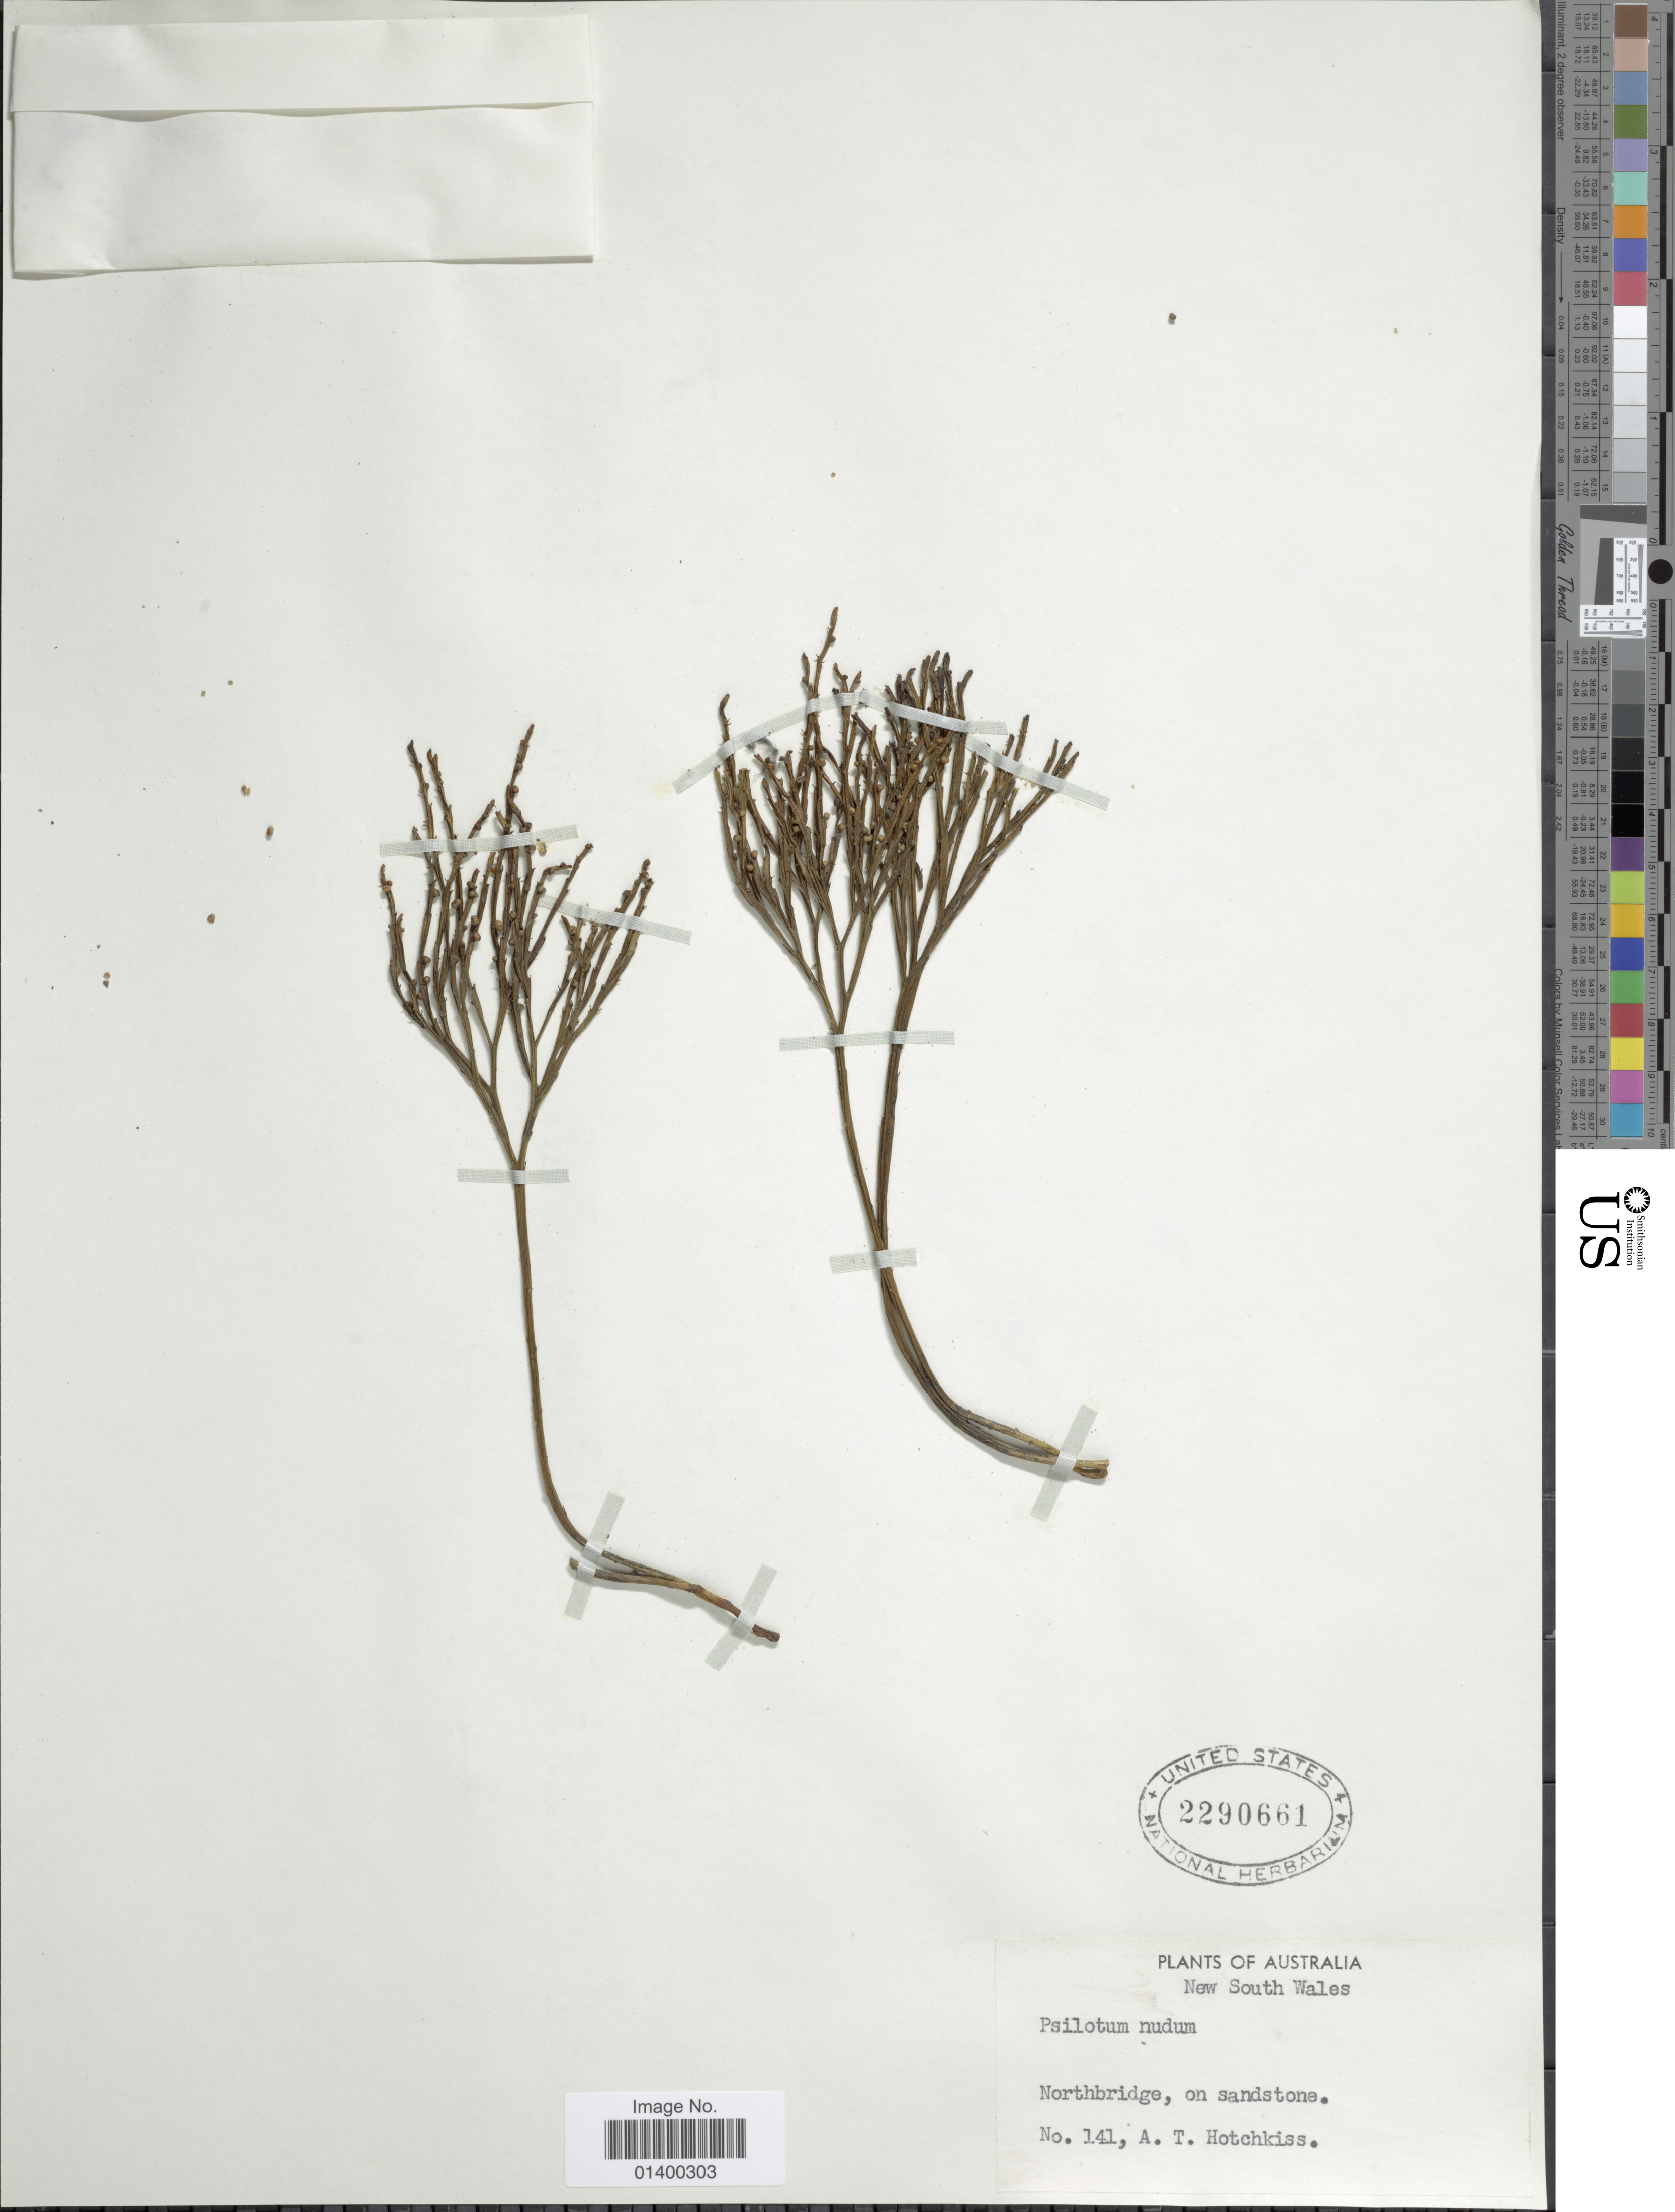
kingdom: Plantae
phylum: Tracheophyta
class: Polypodiopsida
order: Psilotales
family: Psilotaceae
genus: Psilotum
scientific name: Psilotum nudum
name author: (L.) P. Beauv.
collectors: A. Hotchkiss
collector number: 141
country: Australia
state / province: New South Wales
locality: Northbridge, on sandstone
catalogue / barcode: US 2290661